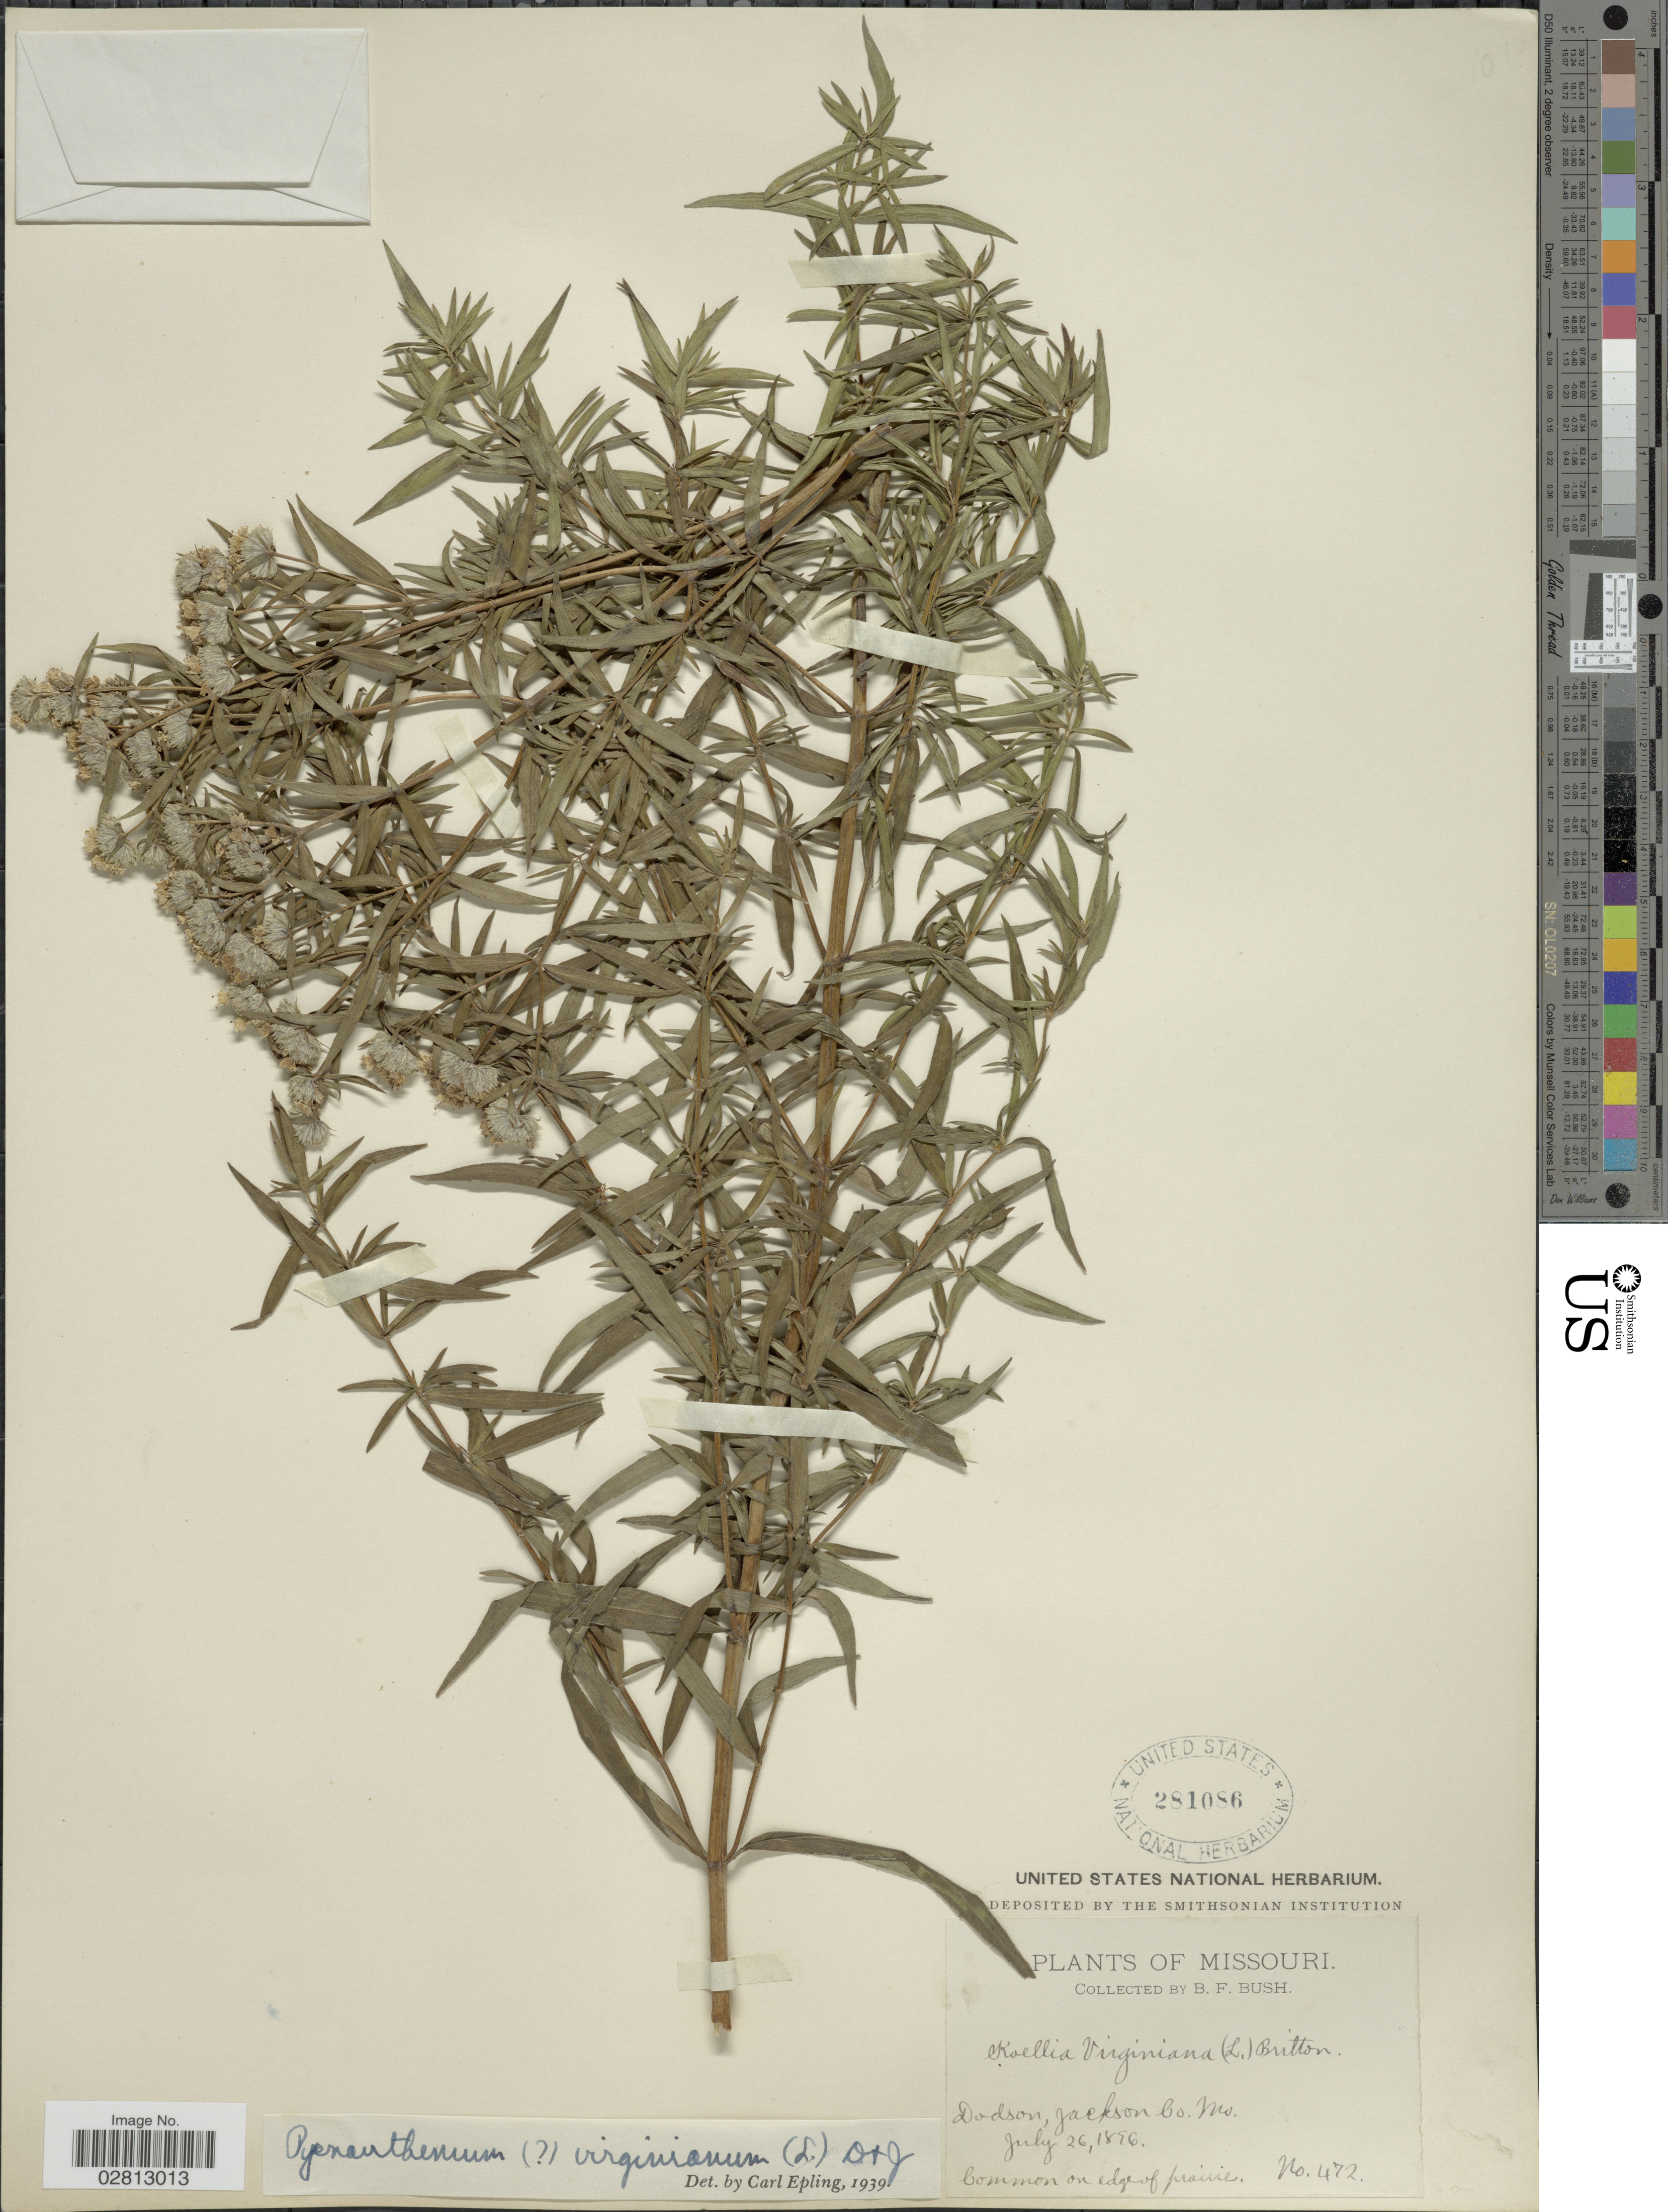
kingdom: Plantae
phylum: Tracheophyta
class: Magnoliopsida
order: Lamiales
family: Lamiaceae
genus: Pycnanthemum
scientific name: Pycnanthemum virginianum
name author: (L.) Durand & B.D. Jacks. ex B.L. Rob. & Fernald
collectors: B. F. Bush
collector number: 472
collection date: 1896-07-26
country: United States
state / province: Missouri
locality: Dodson, Jackson Co.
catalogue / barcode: US 281086